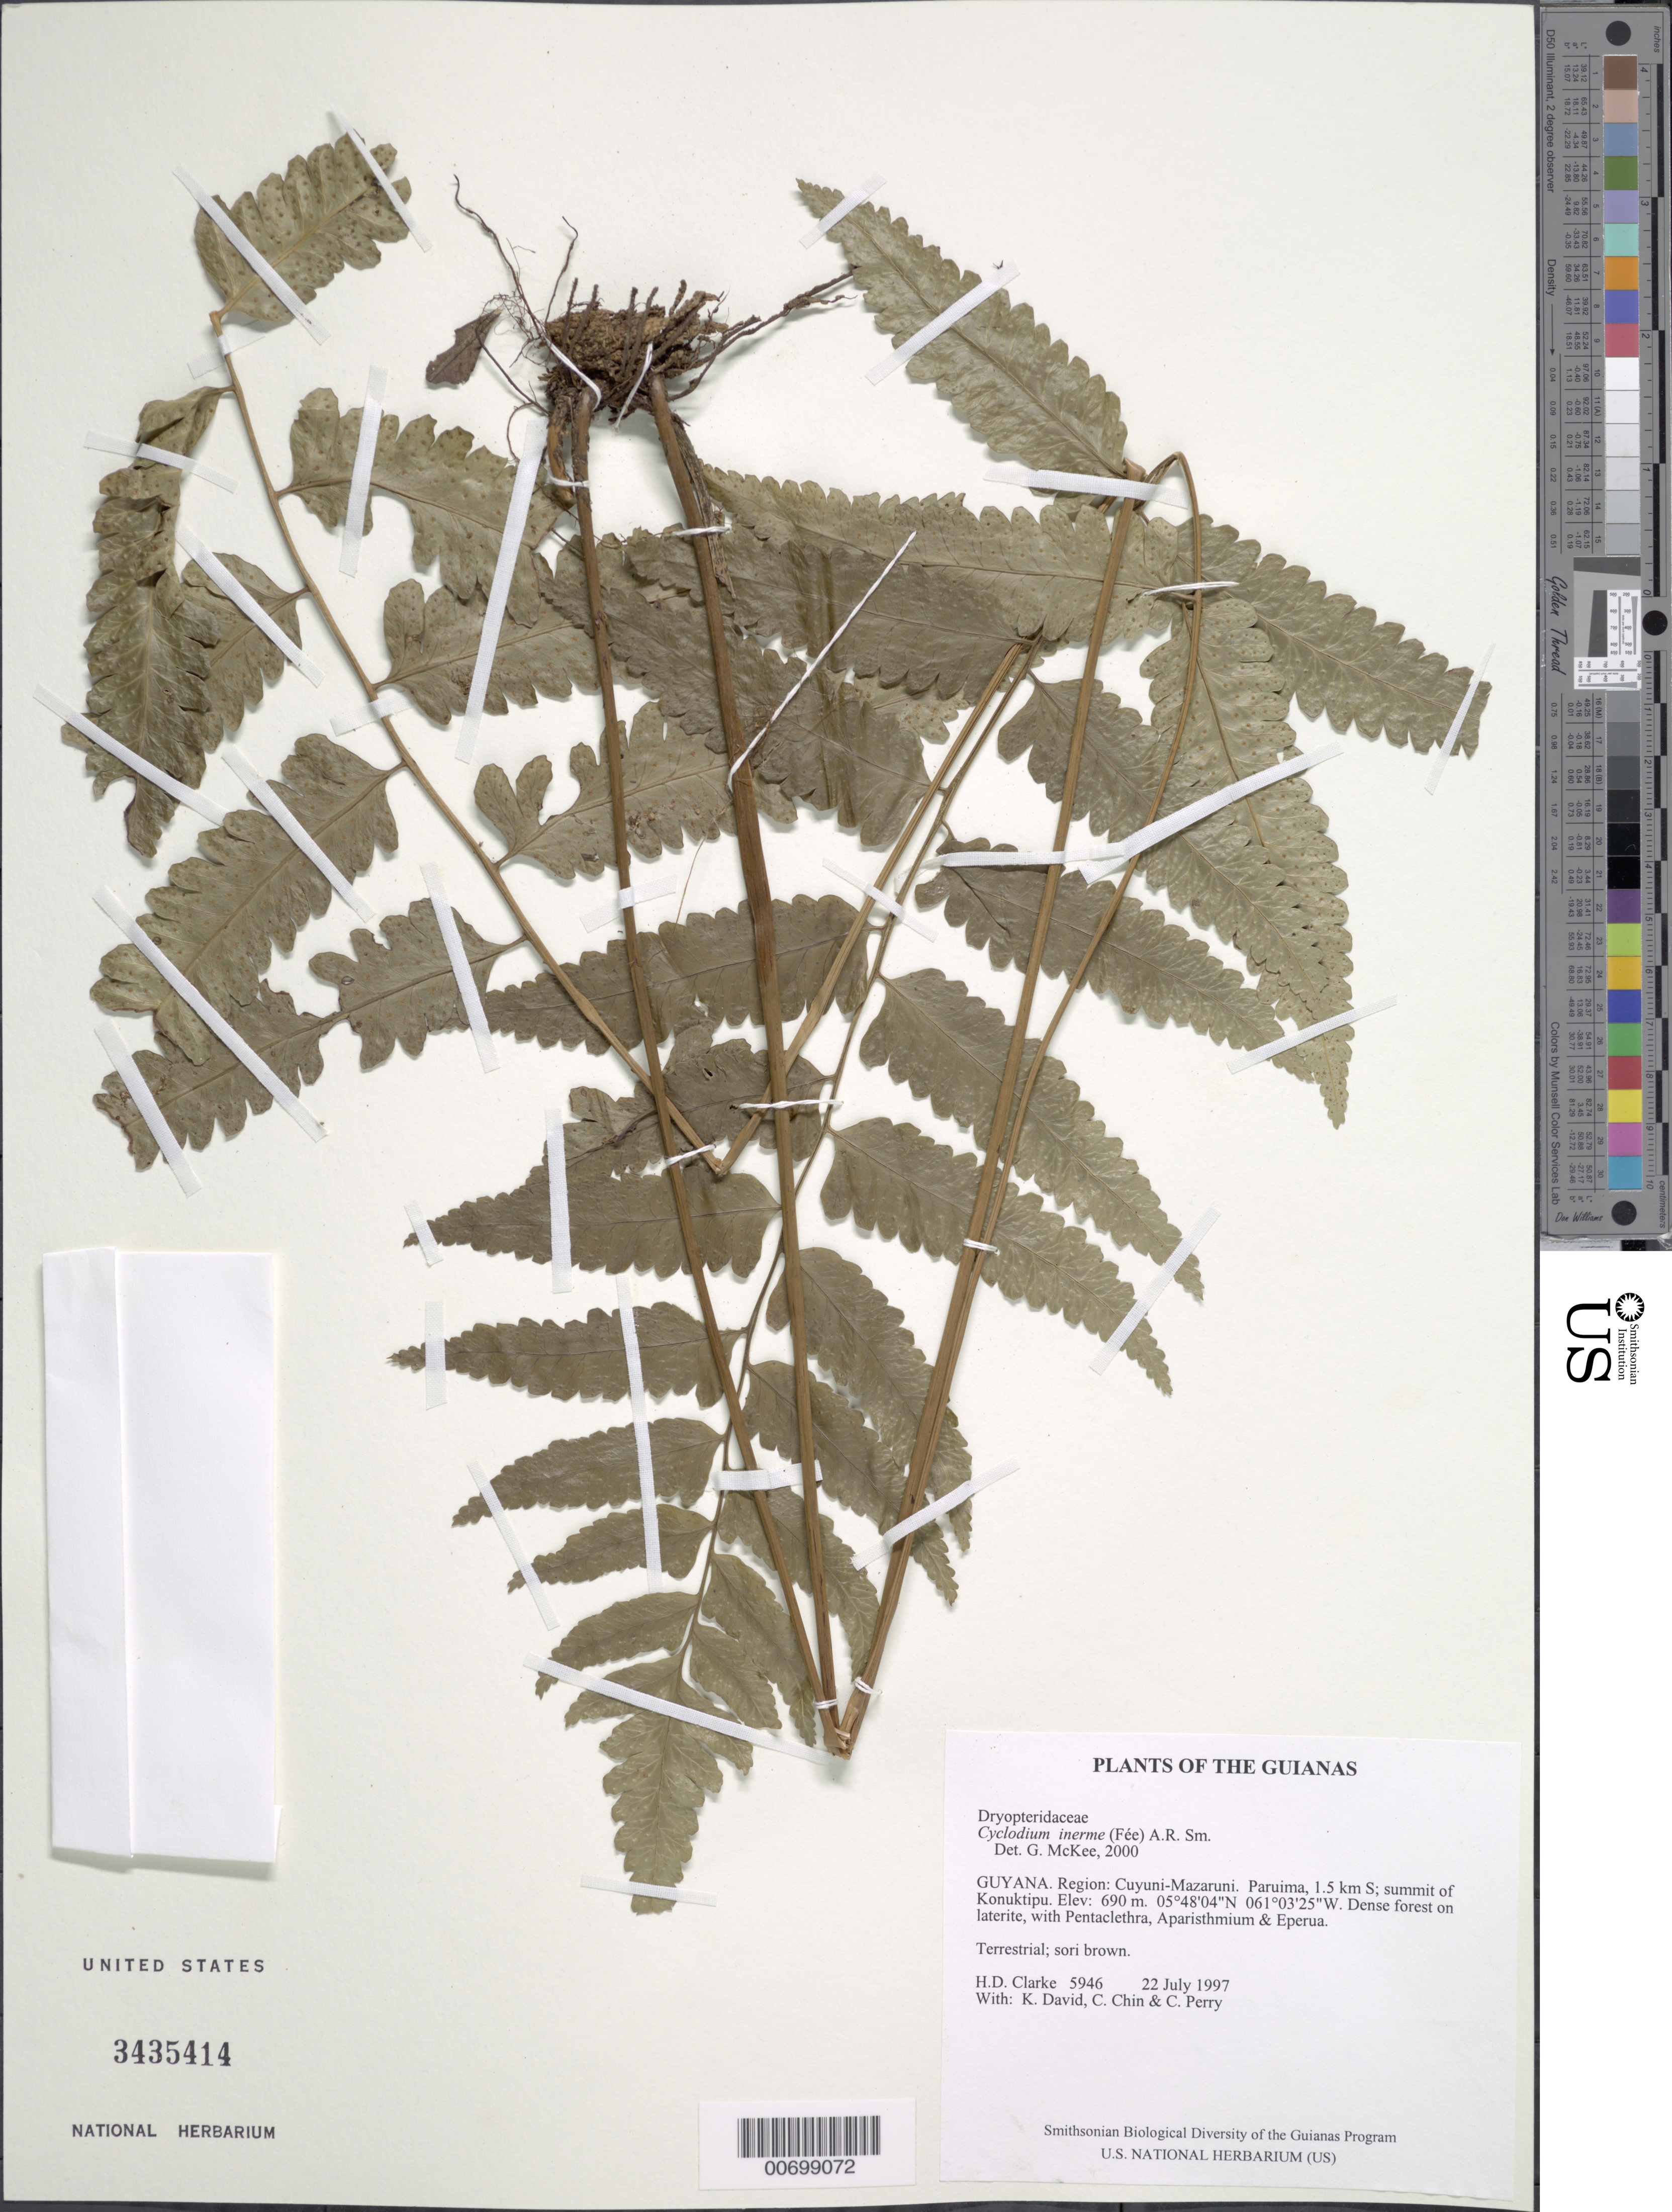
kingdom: Plantae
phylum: Tracheophyta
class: Polypodiopsida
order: Polypodiales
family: Dryopteridaceae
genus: Cyclodium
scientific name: Cyclodium inerme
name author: (Fée) A.R. Sm.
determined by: McKee, G. S., (US), NMNH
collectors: H. D. Clarke, K. David, C. Chin & C. Perry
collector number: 5946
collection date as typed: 22 July 1997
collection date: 1997-07-22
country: Guyana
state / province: Cuyuni-Mazaruni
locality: Paruima, 1.5 km S; summit of Konuktipu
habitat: Dense forest on laterite, with Pentaclethra, Aparisthmium & Eperua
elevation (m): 690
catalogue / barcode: US 3435414